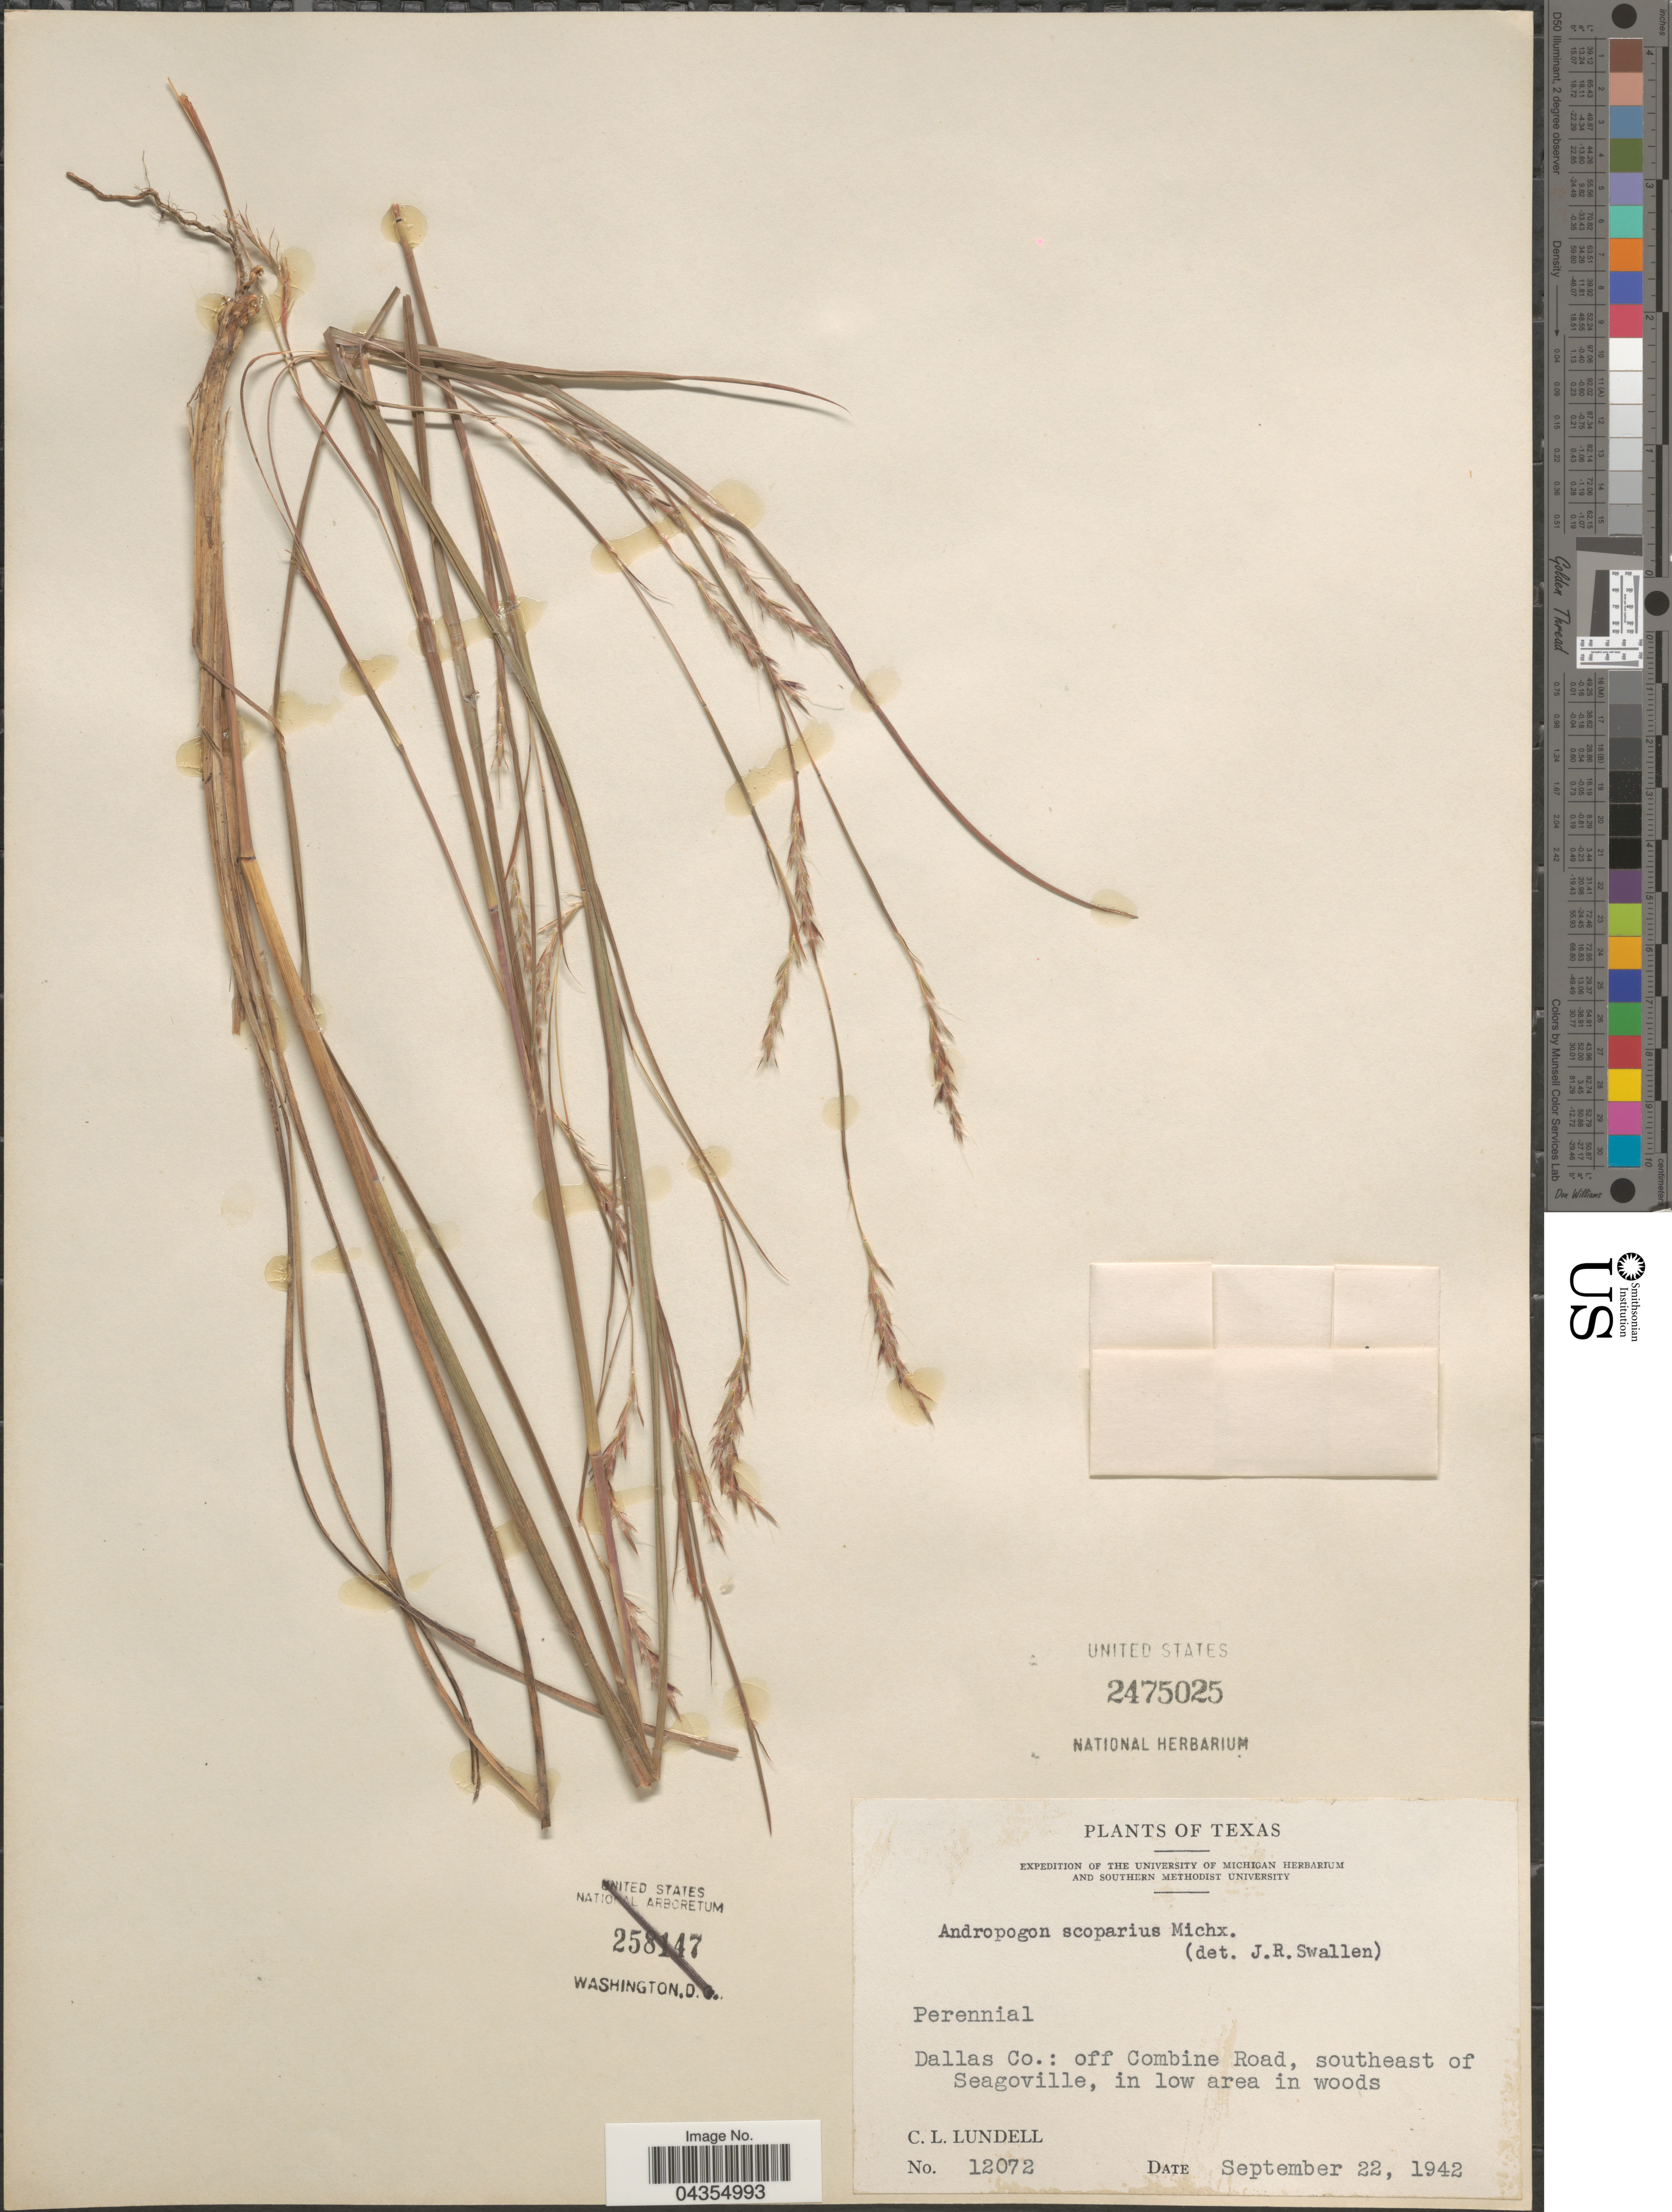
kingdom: Plantae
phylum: Tracheophyta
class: Liliopsida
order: Poales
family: Poaceae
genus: Schizachyrium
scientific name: Schizachyrium sanguineum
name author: (Retz.) Alston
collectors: C. L. Lundell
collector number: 12072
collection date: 1942-09-22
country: United States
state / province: Texas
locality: Expedition of the University of Michigan Herbarium and Southern Methodist University. Dallas Co.: off Combine Road, southeast of Seagoville.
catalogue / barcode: US 2475025